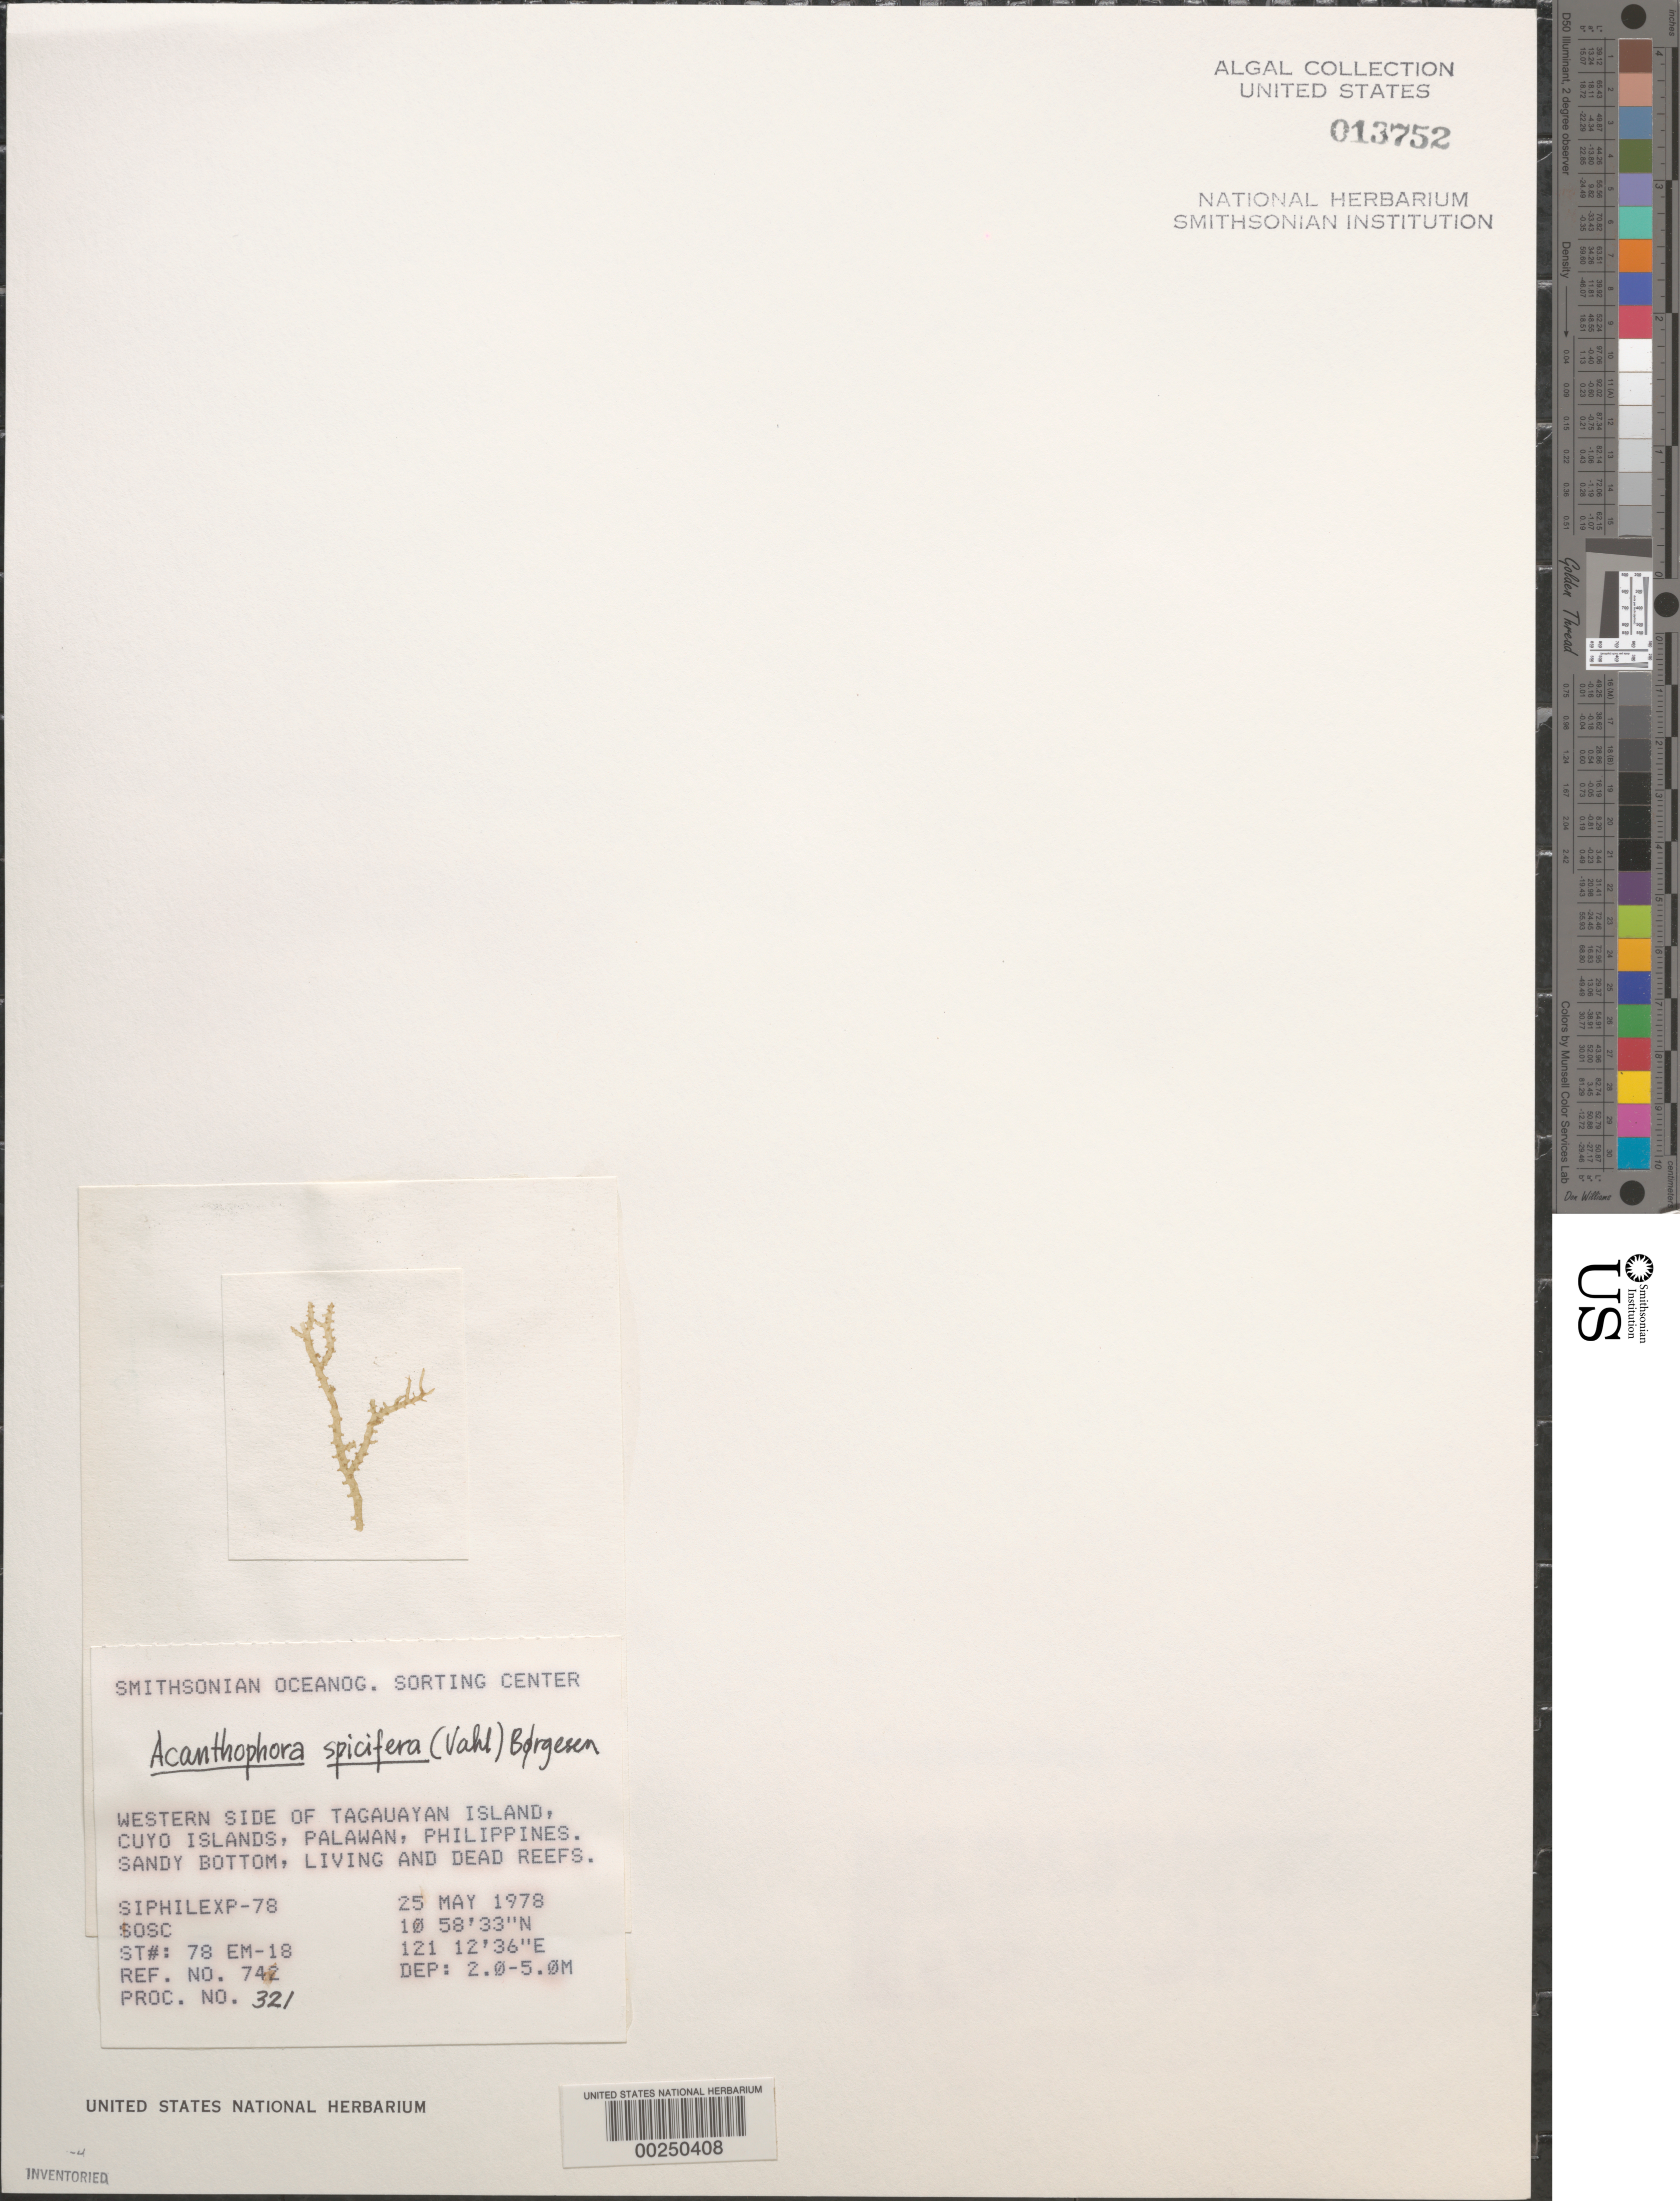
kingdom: Plantae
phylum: Rhodophyta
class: Florideophyceae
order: Ceramiales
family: Rhodomelaceae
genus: Acanthophora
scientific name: Acanthophora spicifera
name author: (Vahl) Børgesen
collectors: SOSC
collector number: Station 78 Em-18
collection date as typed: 25 May 1978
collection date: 1978-05-25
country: Philippines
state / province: Mimaropa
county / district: Palawan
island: Tagauayan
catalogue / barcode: US 13752